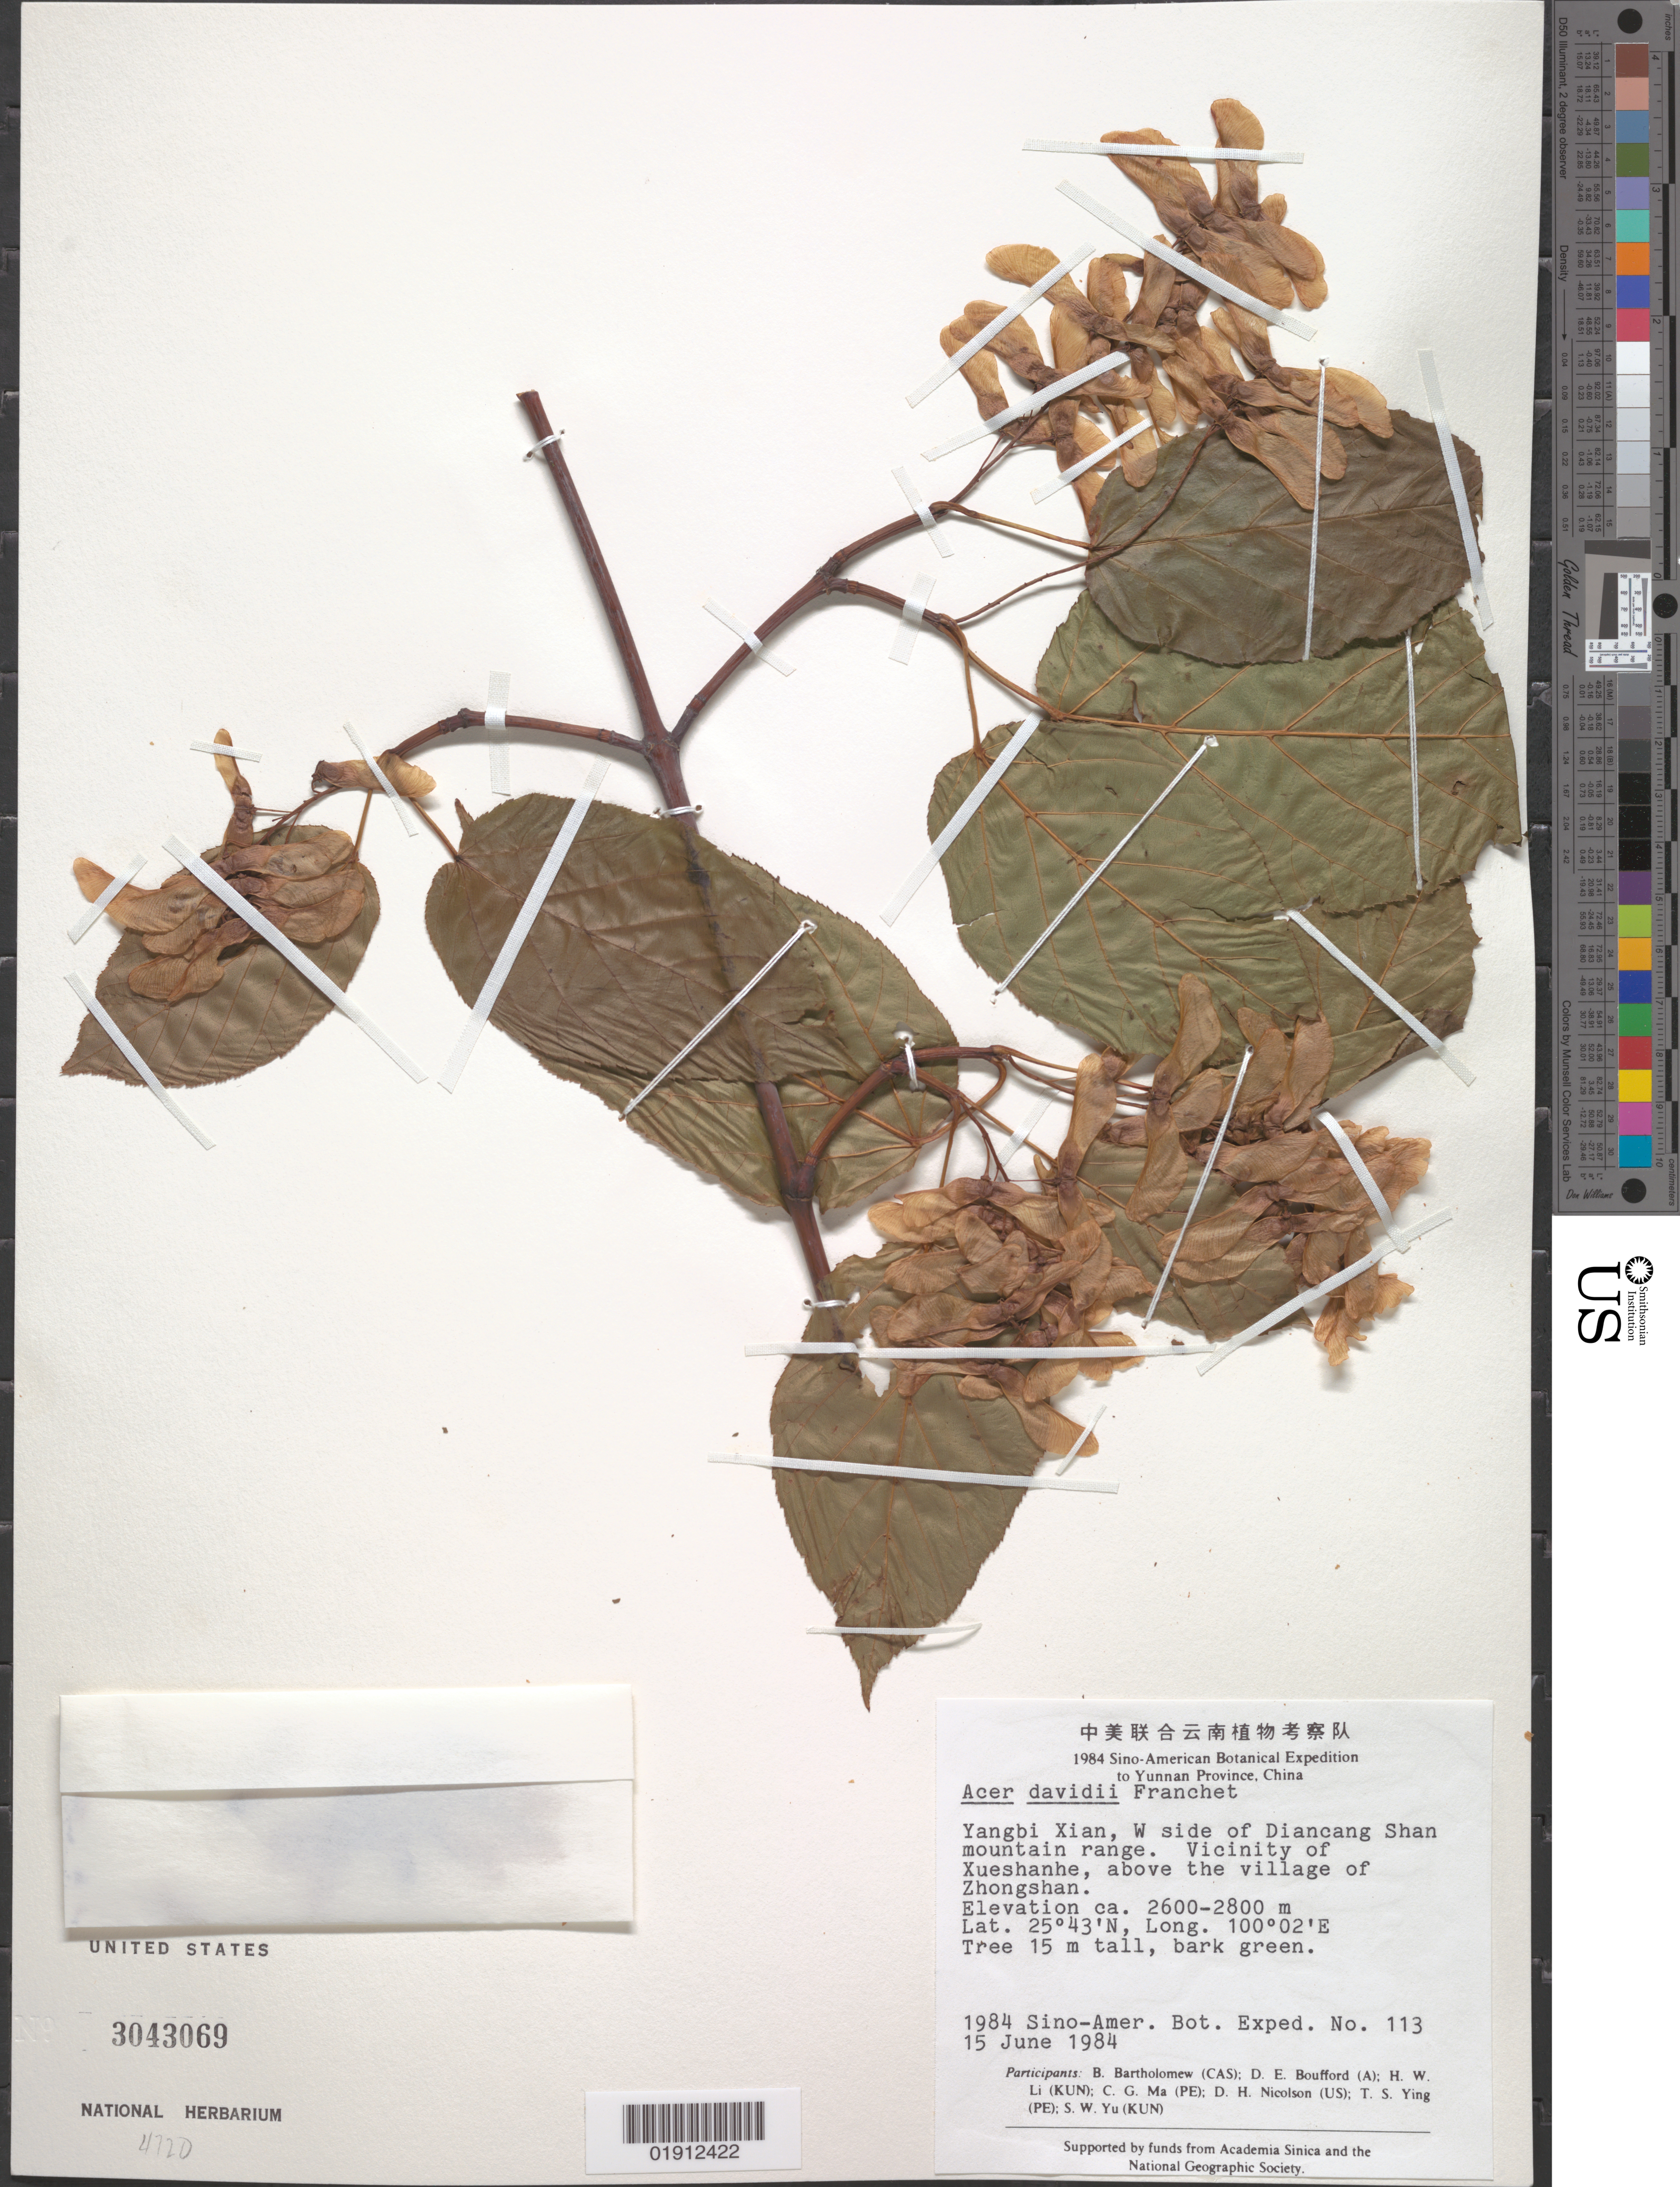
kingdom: Plantae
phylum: Tracheophyta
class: Magnoliopsida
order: Sapindales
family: Sapindaceae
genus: Acer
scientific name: Acer davidii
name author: Franch.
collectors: B. M. Bartholomew, D. E. Boufford, H. W. Li, C. Ma, D. H. Nicolson, T. Ying & S. Yu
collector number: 113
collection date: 1984-06-15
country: China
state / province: Yunnan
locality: Yangbi Xian, W side of Diancang Shan mountain range. Vicinity of Xueshanhe, above village of Zhongshan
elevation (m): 2600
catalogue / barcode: US 3043069